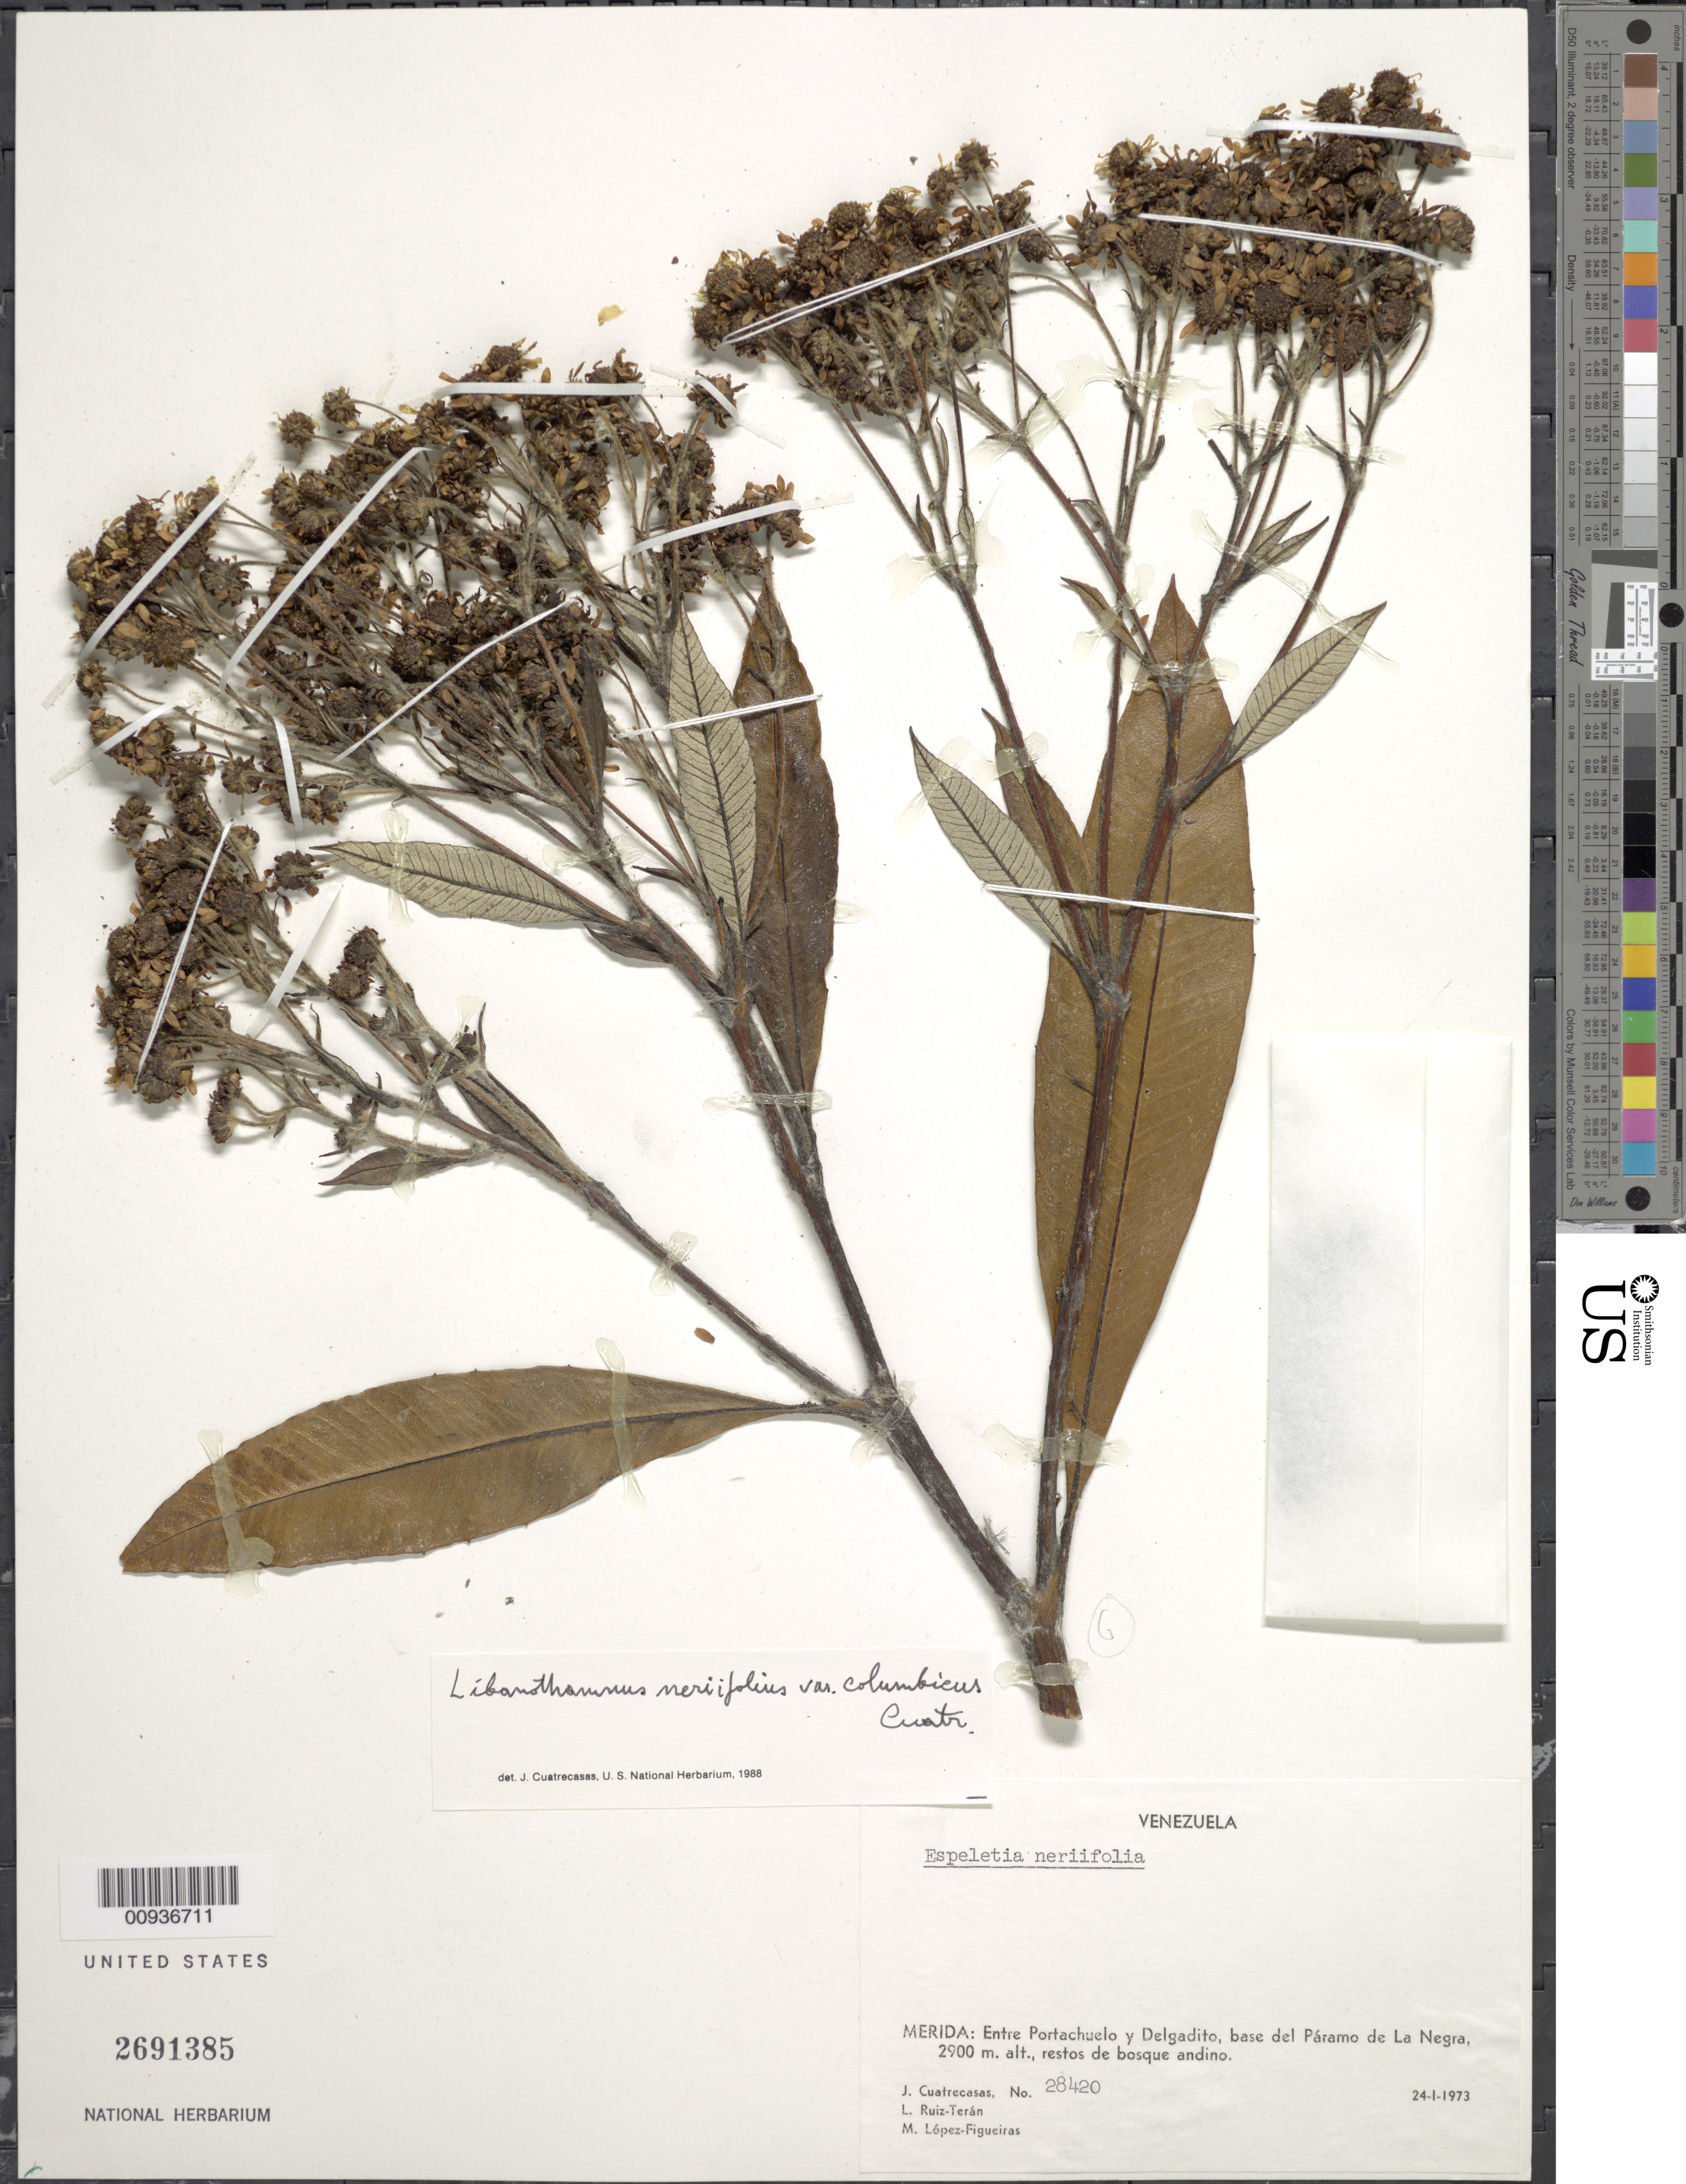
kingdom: Plantae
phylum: Tracheophyta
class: Magnoliopsida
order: Asterales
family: Asteraceae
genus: Libanothamnus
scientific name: Libanothamnus neriifolius var. columbicus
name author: (Cuatrec.) Cuatrec.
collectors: J. Cuatrecasas, L. E. Ruíz-Terán & M. López Figueiras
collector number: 28420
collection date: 1973-01-24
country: Venezuela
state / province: Mérida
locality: Páramo de La Negra. Entre Portachuelo y Delgadito, base del páramo de La Negra.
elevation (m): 2900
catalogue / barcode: US 2691385